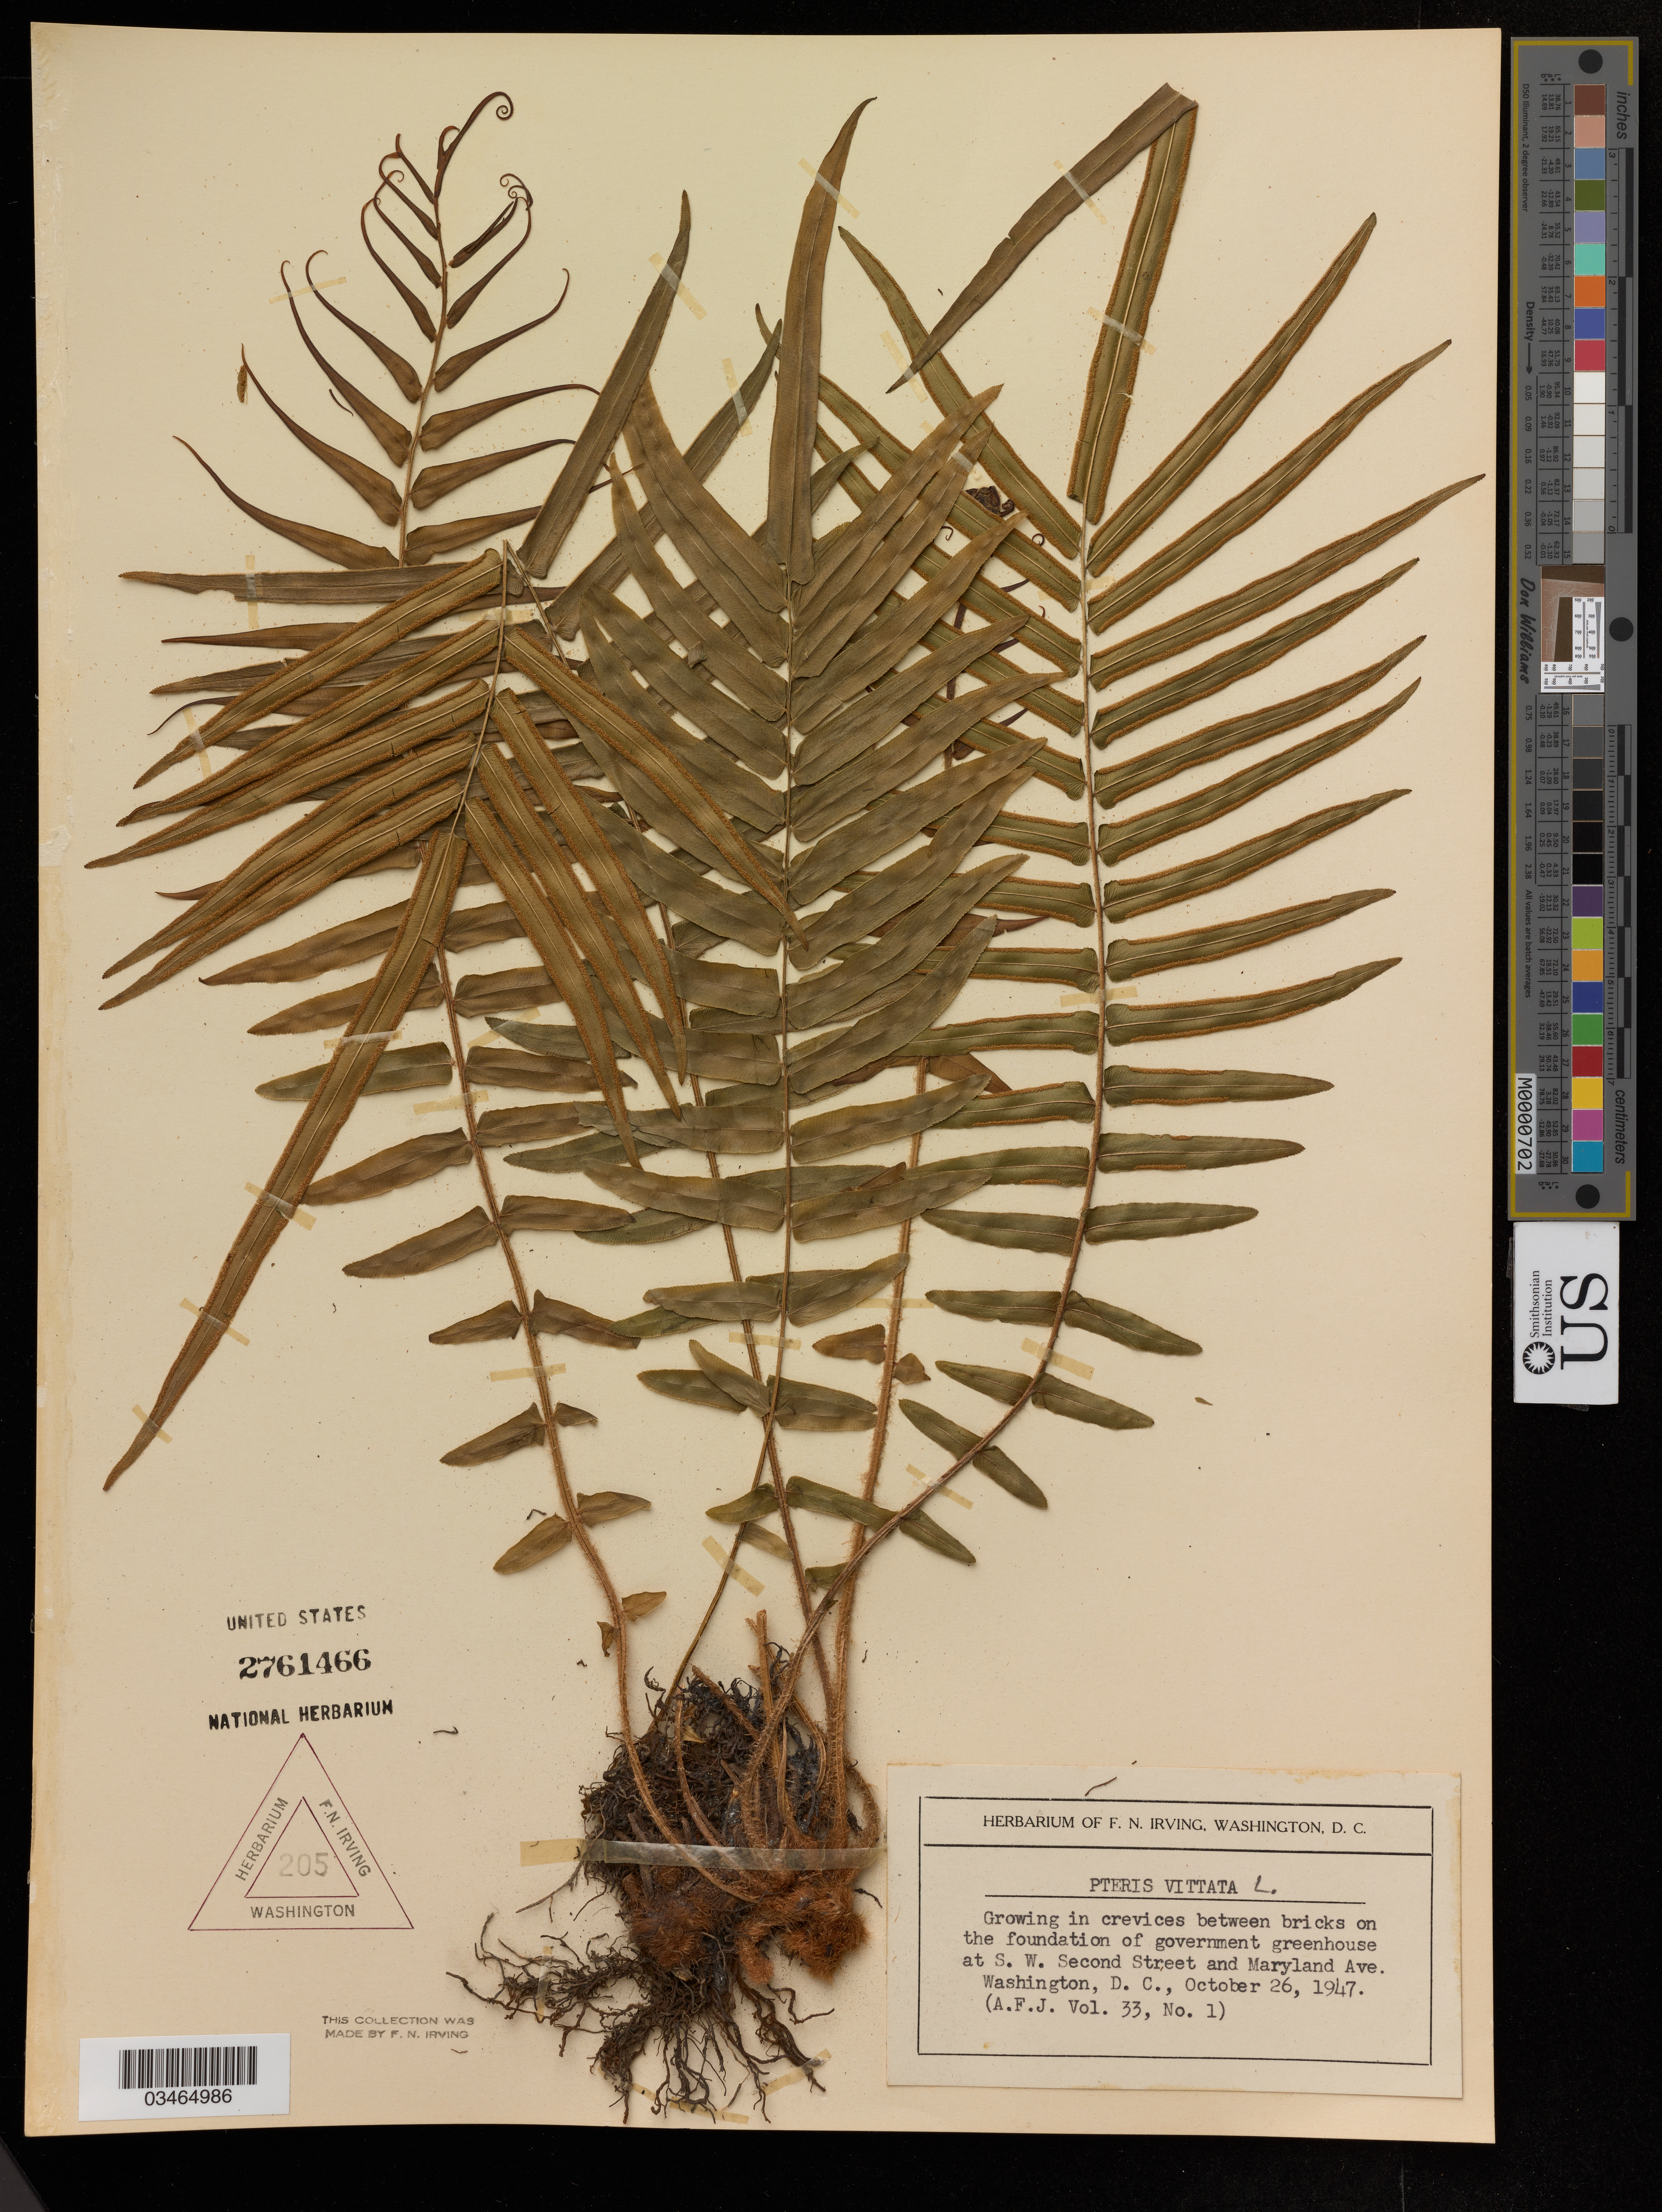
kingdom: Plantae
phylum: Tracheophyta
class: Polypodiopsida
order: Polypodiales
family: Pteridaceae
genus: Pteris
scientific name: Pteris vittata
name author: L.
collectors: F. Irving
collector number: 205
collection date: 1947-10-26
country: United States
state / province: Washington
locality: S. W. Second Street and Maryland Ave.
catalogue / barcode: US 2761466